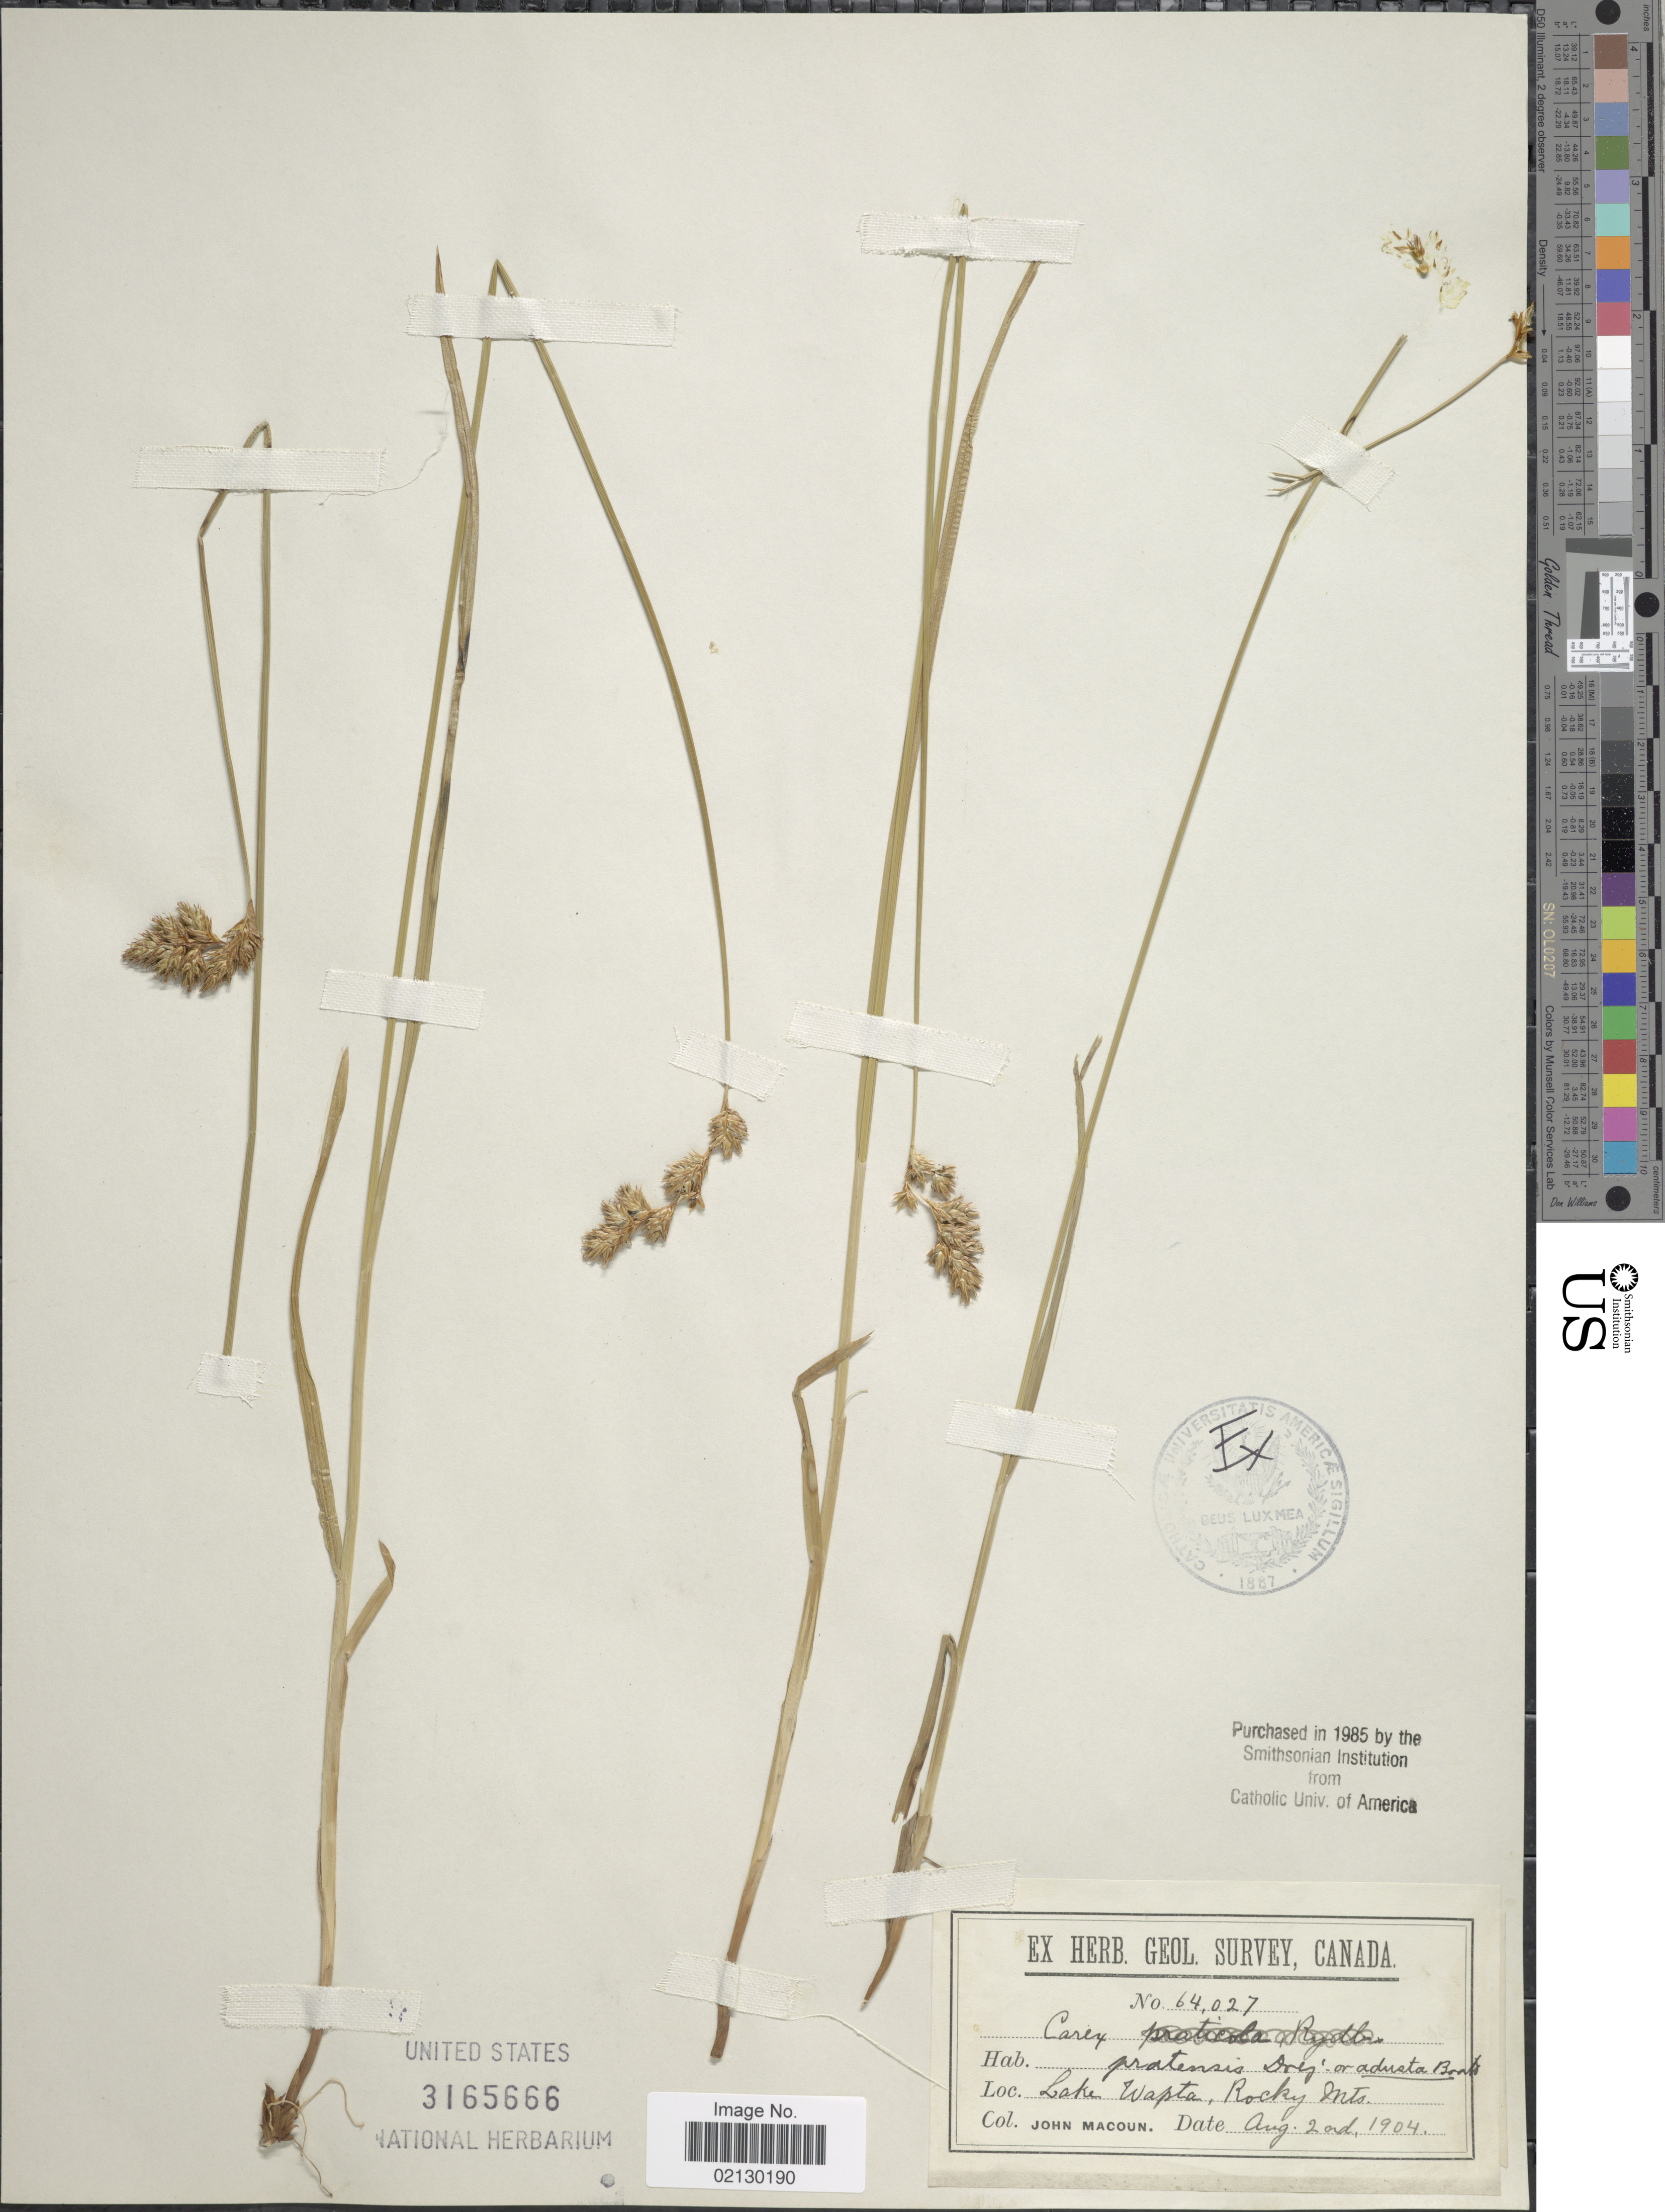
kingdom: Plantae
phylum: Tracheophyta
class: Liliopsida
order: Poales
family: Cyperaceae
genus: Carex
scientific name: Carex praticola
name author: Rydb.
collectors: J. Macoun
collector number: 64027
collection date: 1904-08-02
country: Canada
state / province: British Columbia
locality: Lake Wapta, Rocky Mts.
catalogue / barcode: US 3165666